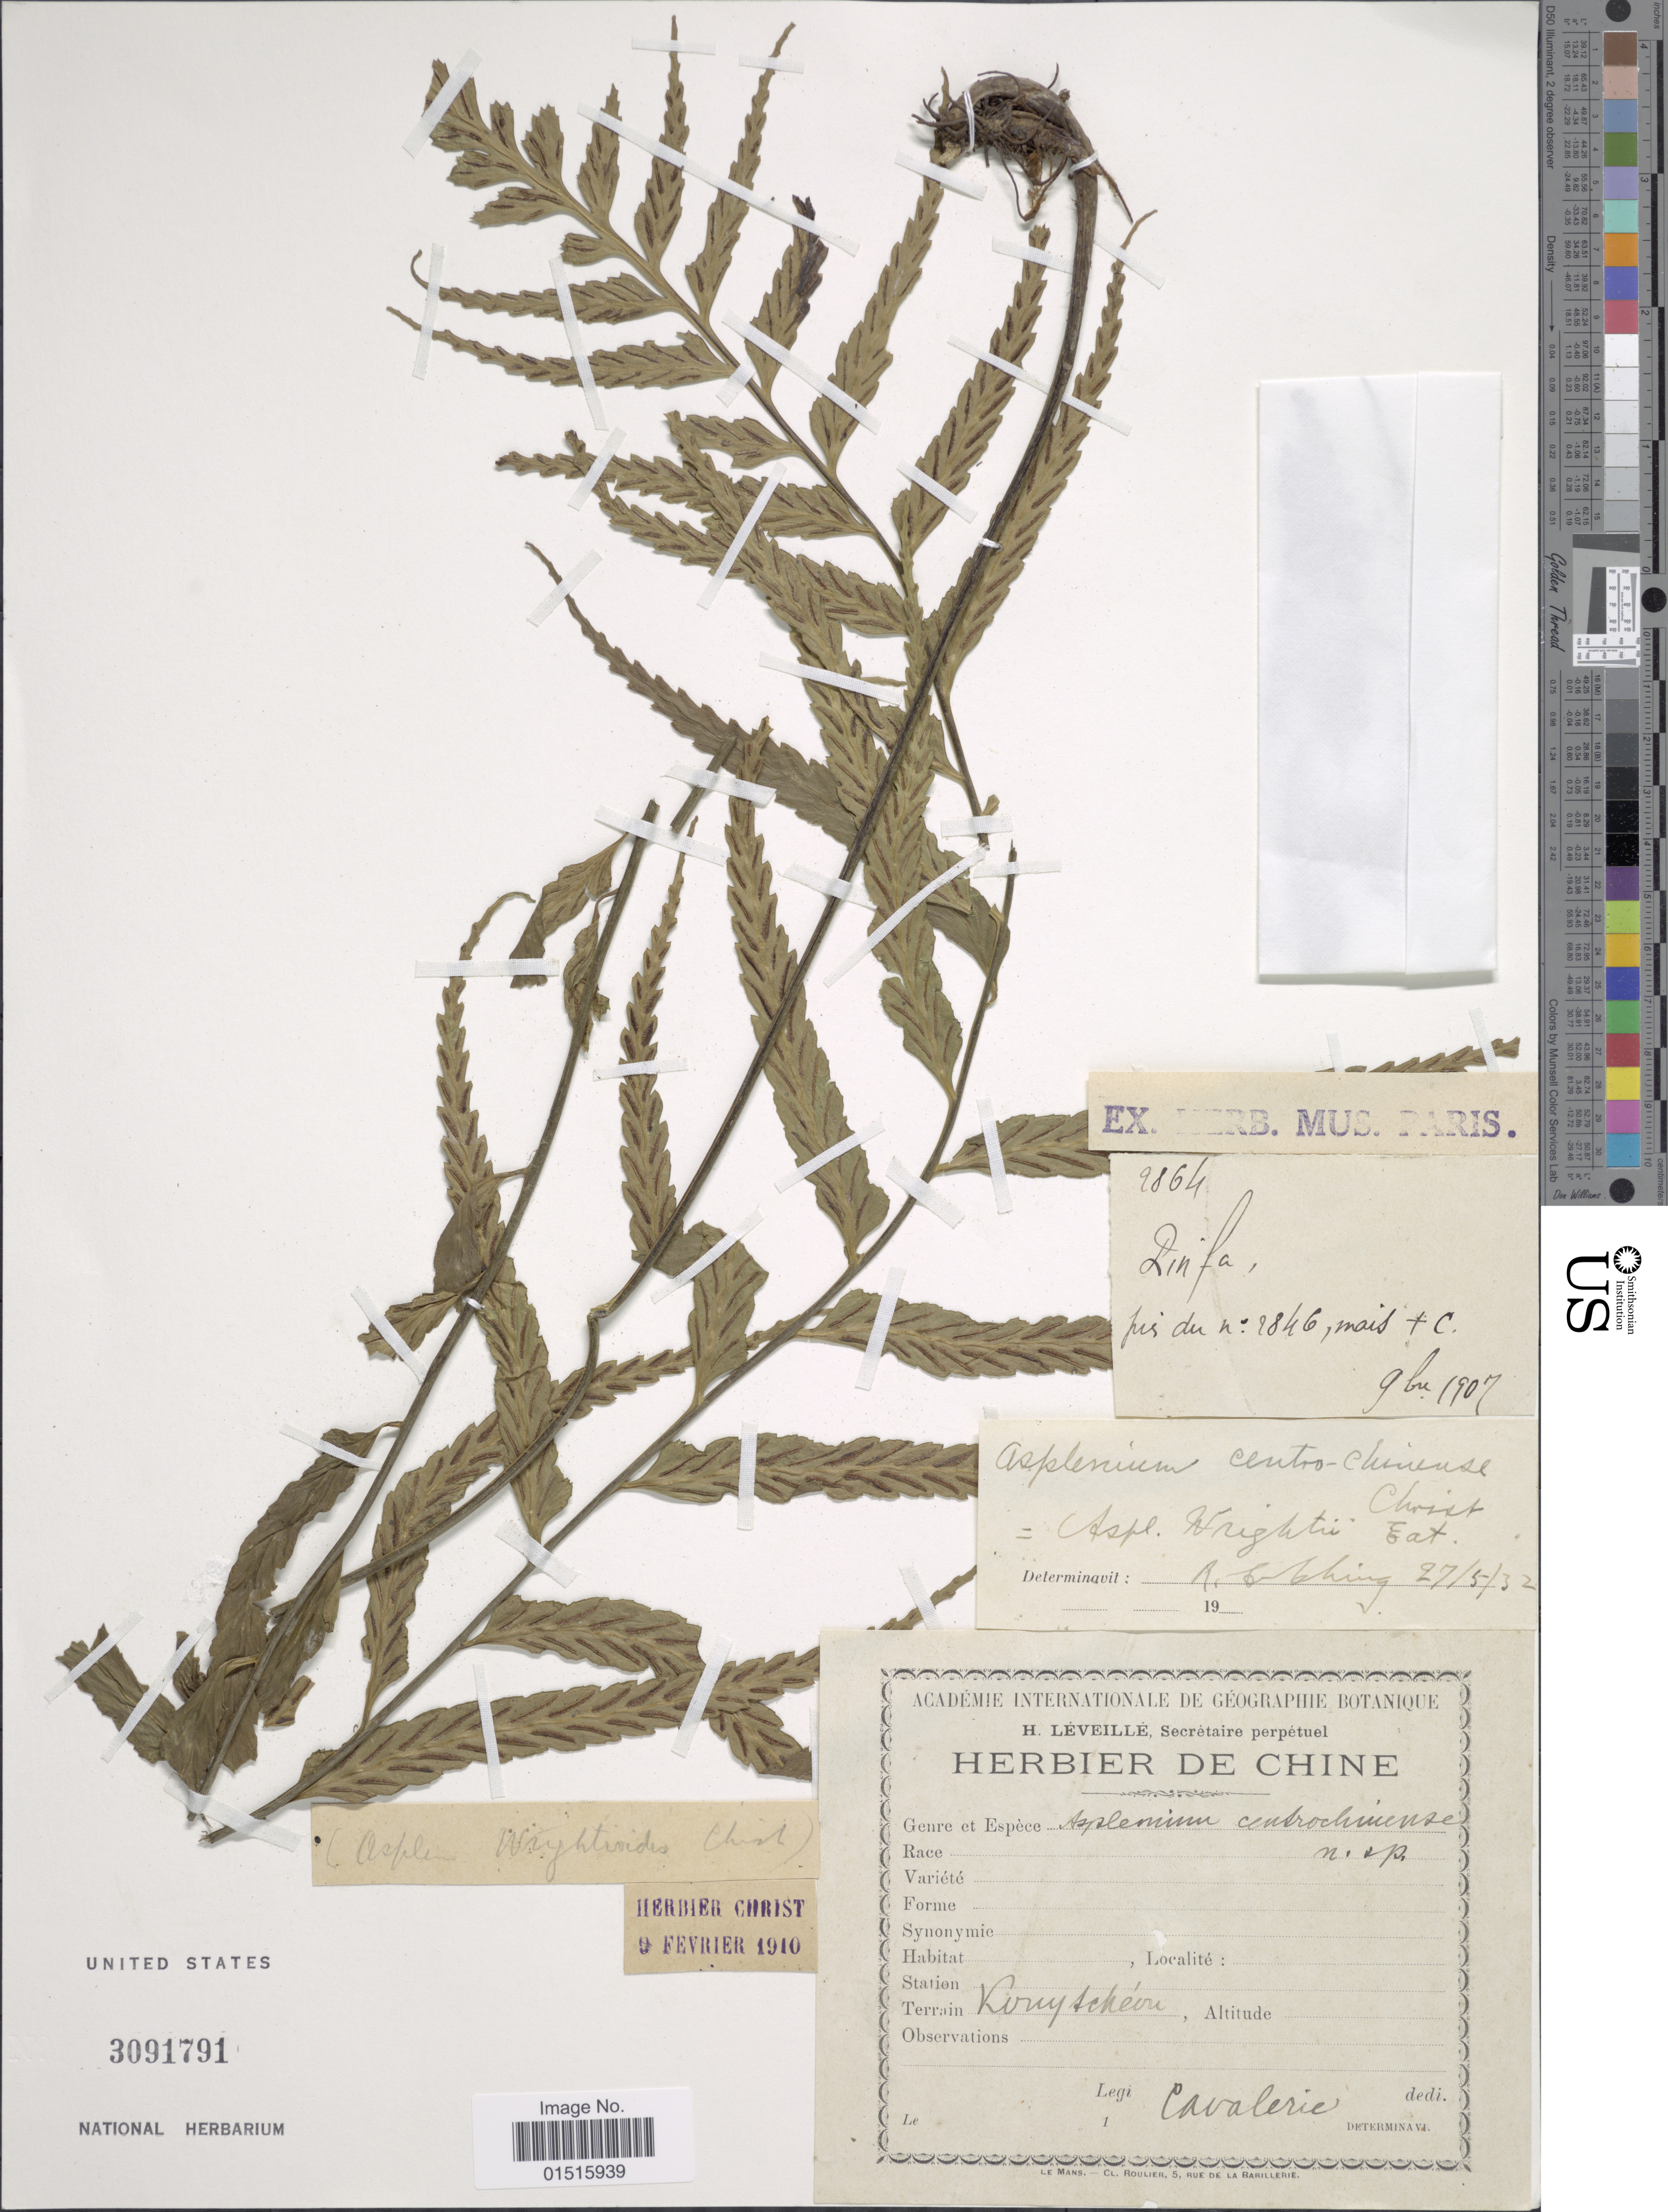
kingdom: Plantae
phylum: Tracheophyta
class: Polypodiopsida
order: Polypodiales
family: Aspleniaceae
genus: Asplenium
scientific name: Asplenium wrightii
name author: D.C. Eaton ex Hook.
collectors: -. Cavalerie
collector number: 9864*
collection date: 1910-02-09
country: China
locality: Konutchevi [interpreted]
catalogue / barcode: US 3091791